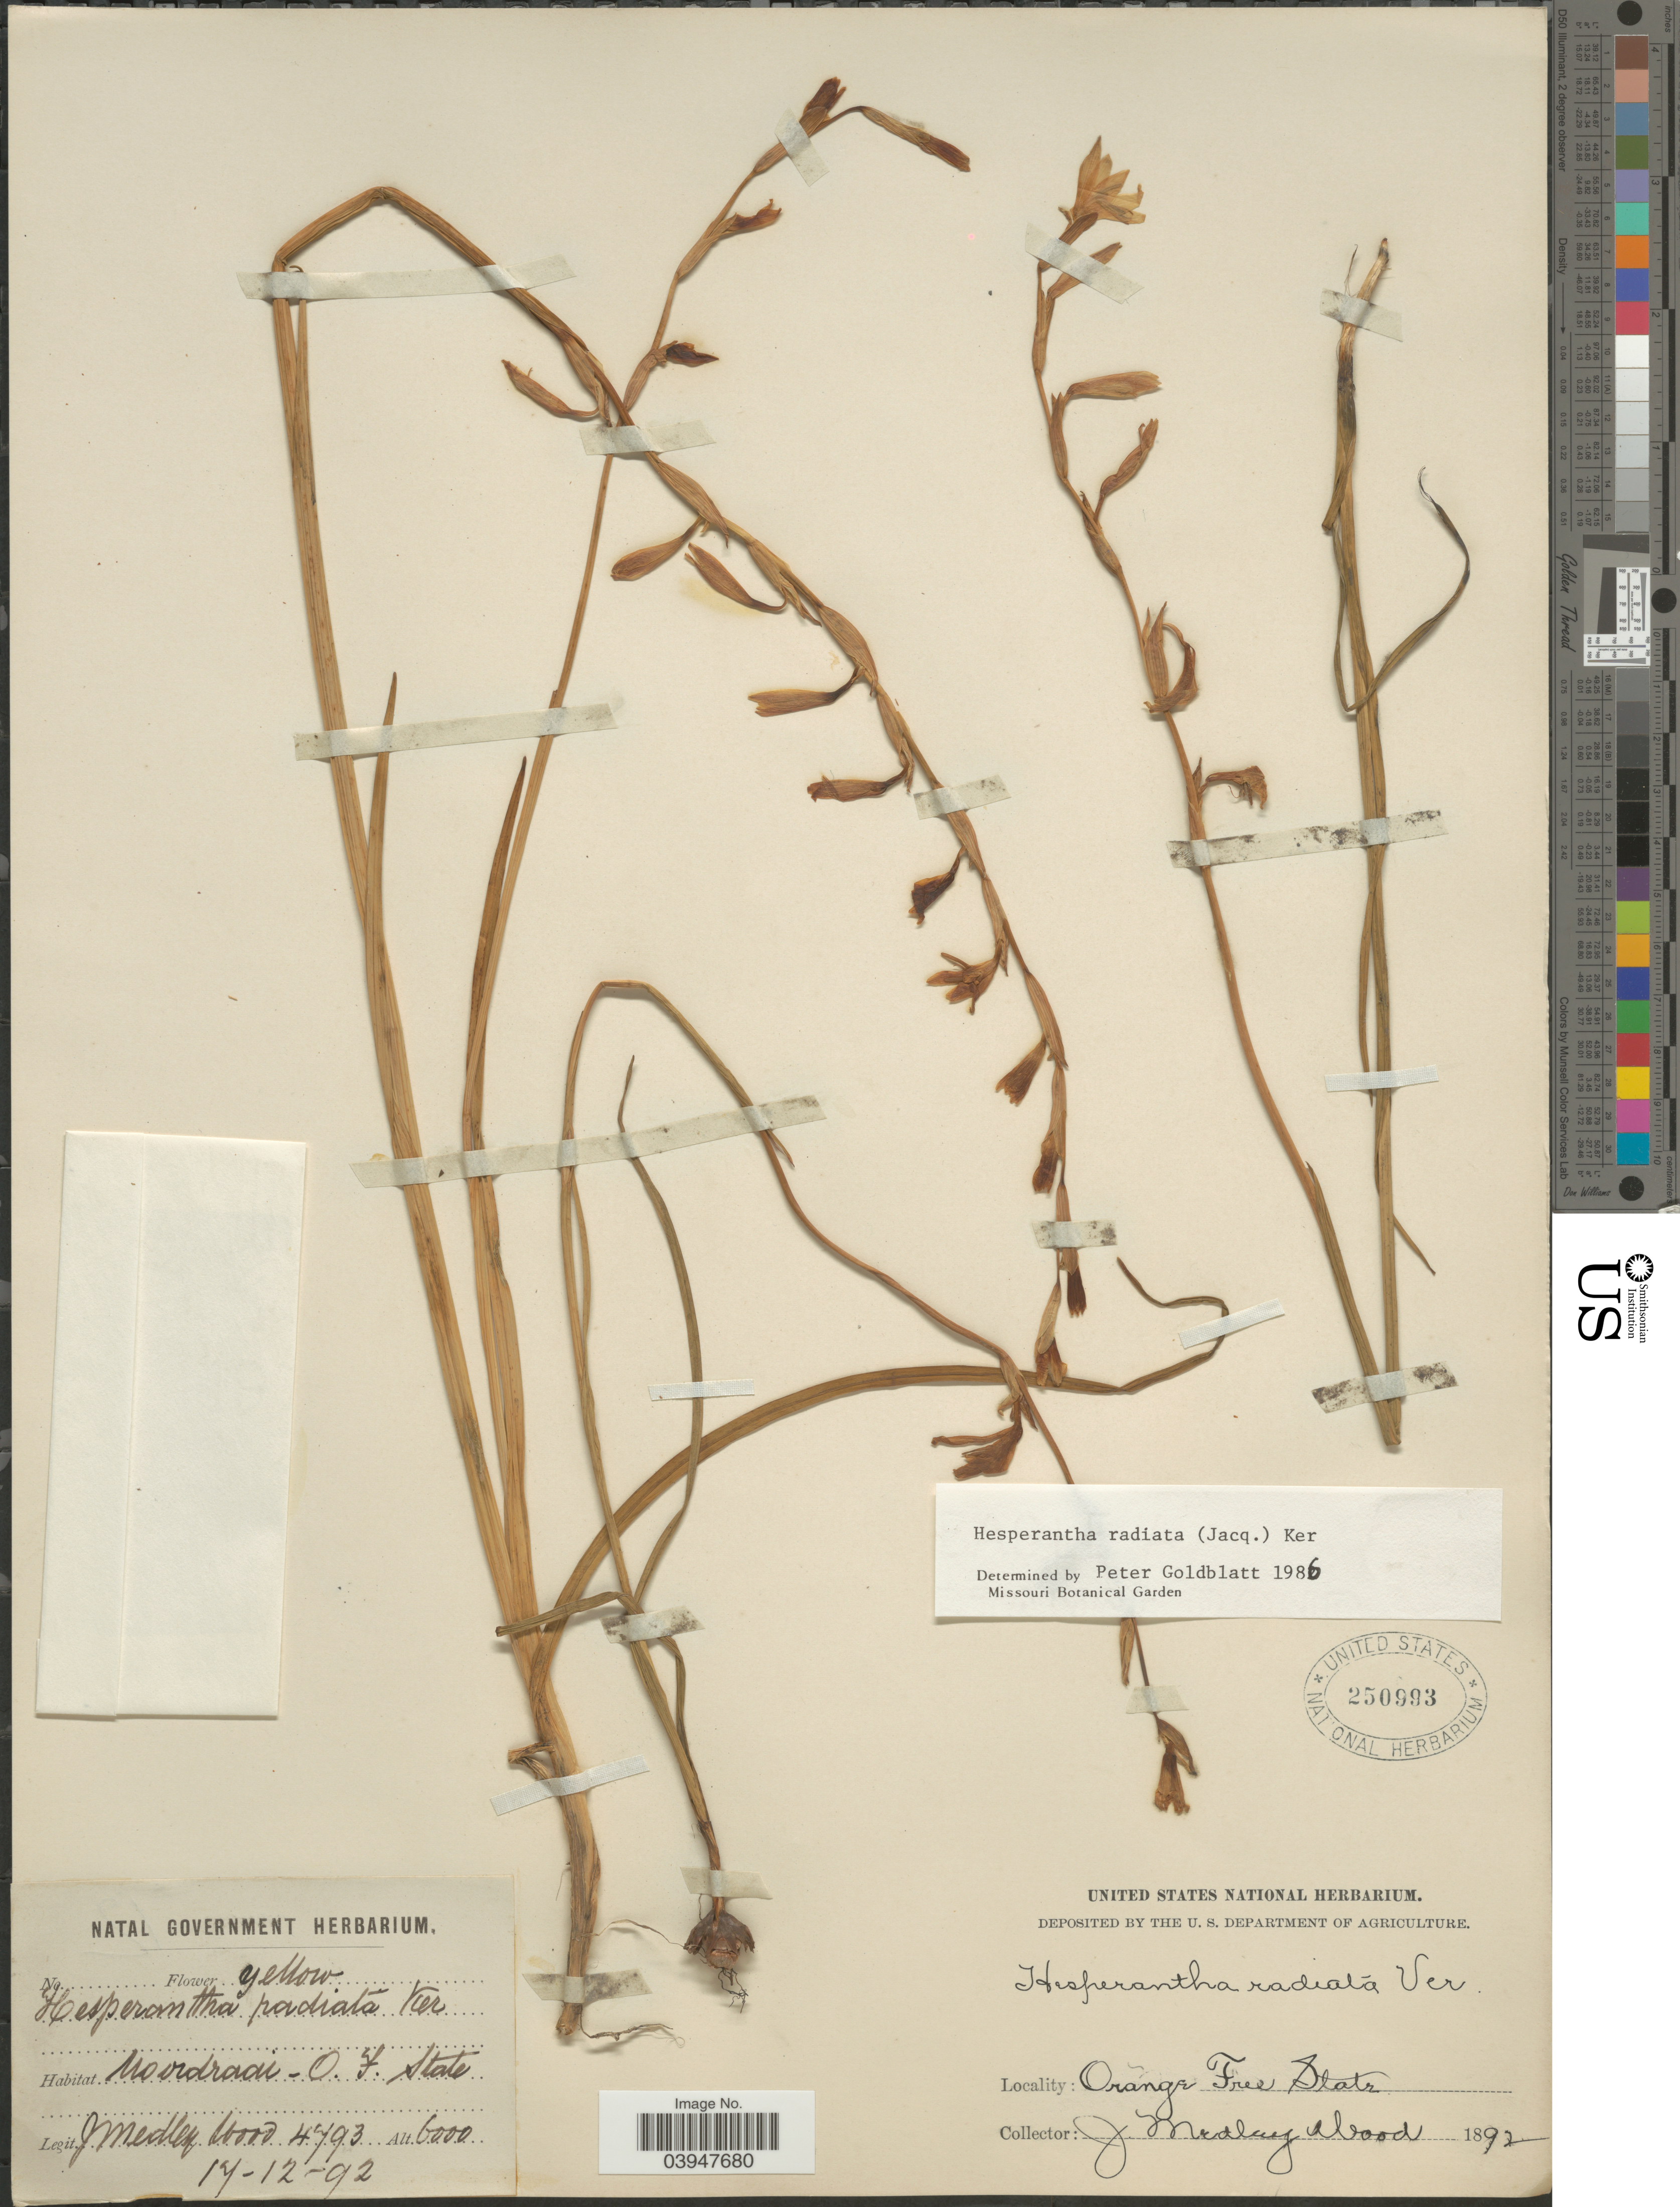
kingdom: Plantae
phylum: Tracheophyta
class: Liliopsida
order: Asparagales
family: Iridaceae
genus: Hesperantha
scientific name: Hesperantha radiata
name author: Ker Gawl.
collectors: J. M. Wood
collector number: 4793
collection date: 1892-12-17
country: South Africa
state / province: Free State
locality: Mooidraai- Orange Free State.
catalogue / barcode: US 250993